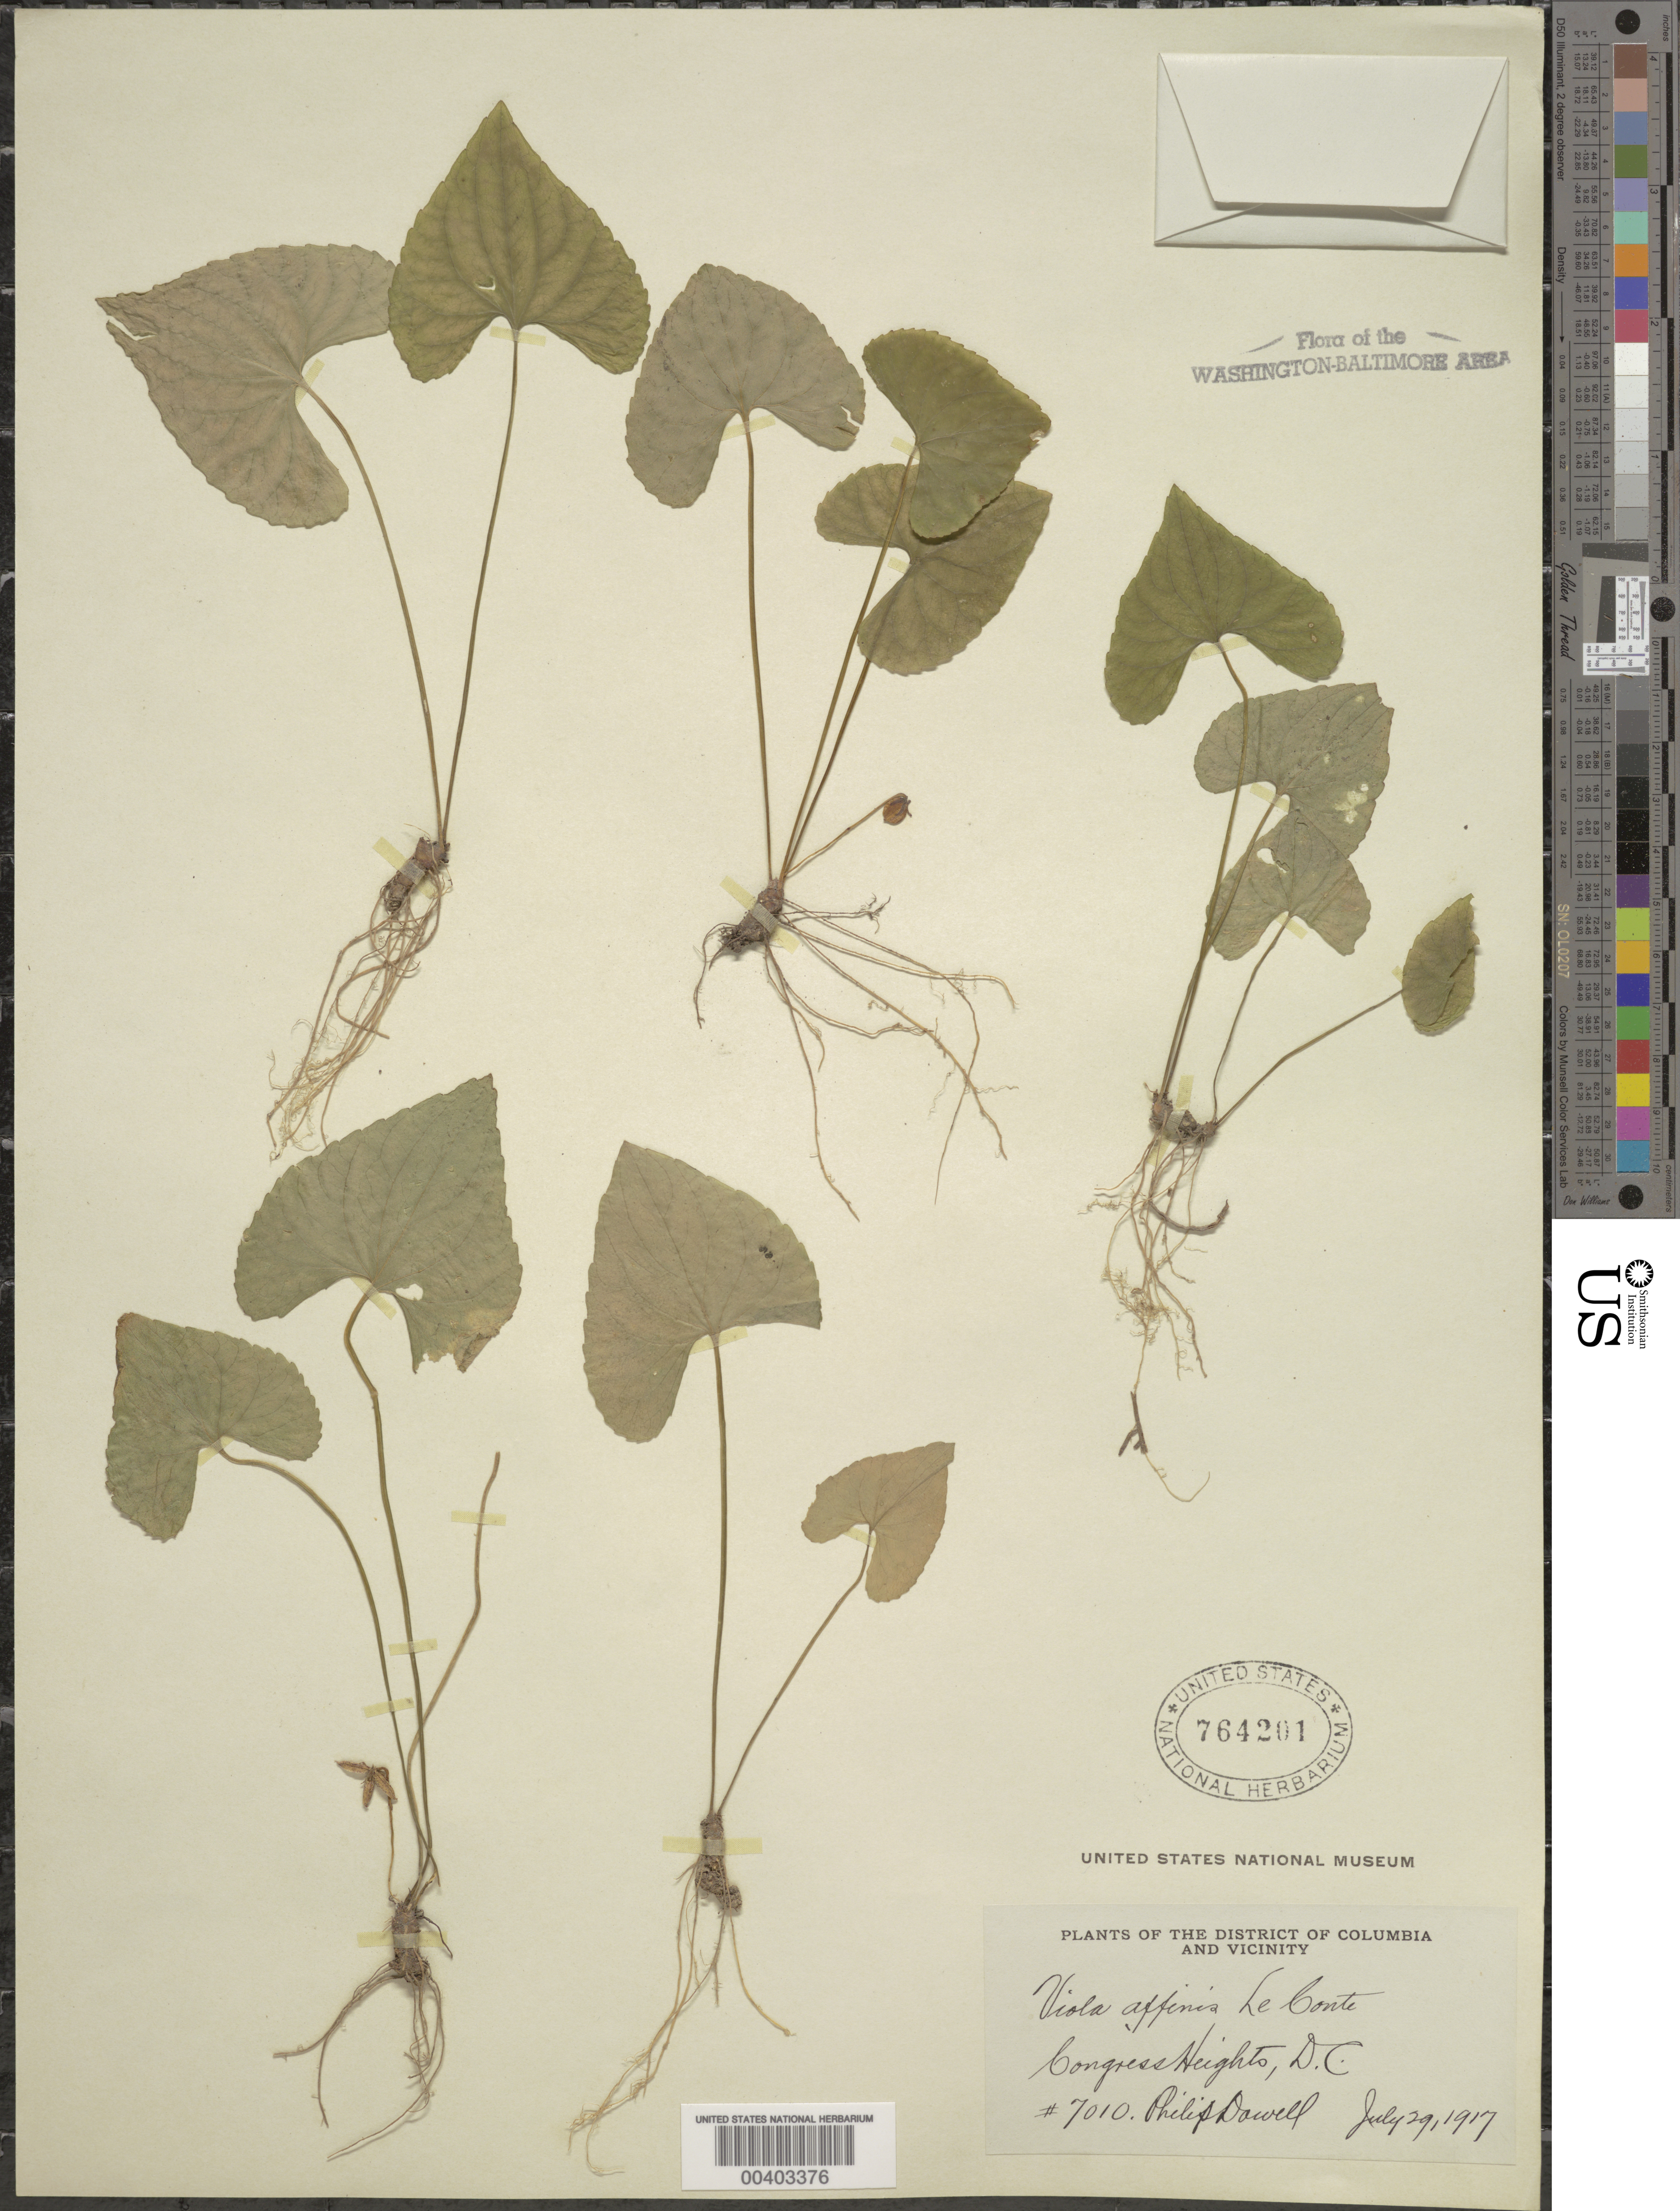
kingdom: Plantae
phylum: Tracheophyta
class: Magnoliopsida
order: Malpighiales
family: Violaceae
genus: Viola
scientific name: Viola sororia var. affinis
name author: (LeConte) McKinney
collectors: P. Dowell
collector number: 7010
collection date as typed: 29 Jul 1917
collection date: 1917-07-29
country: United States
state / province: District of Columbia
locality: Congress Heights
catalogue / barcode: US 764201